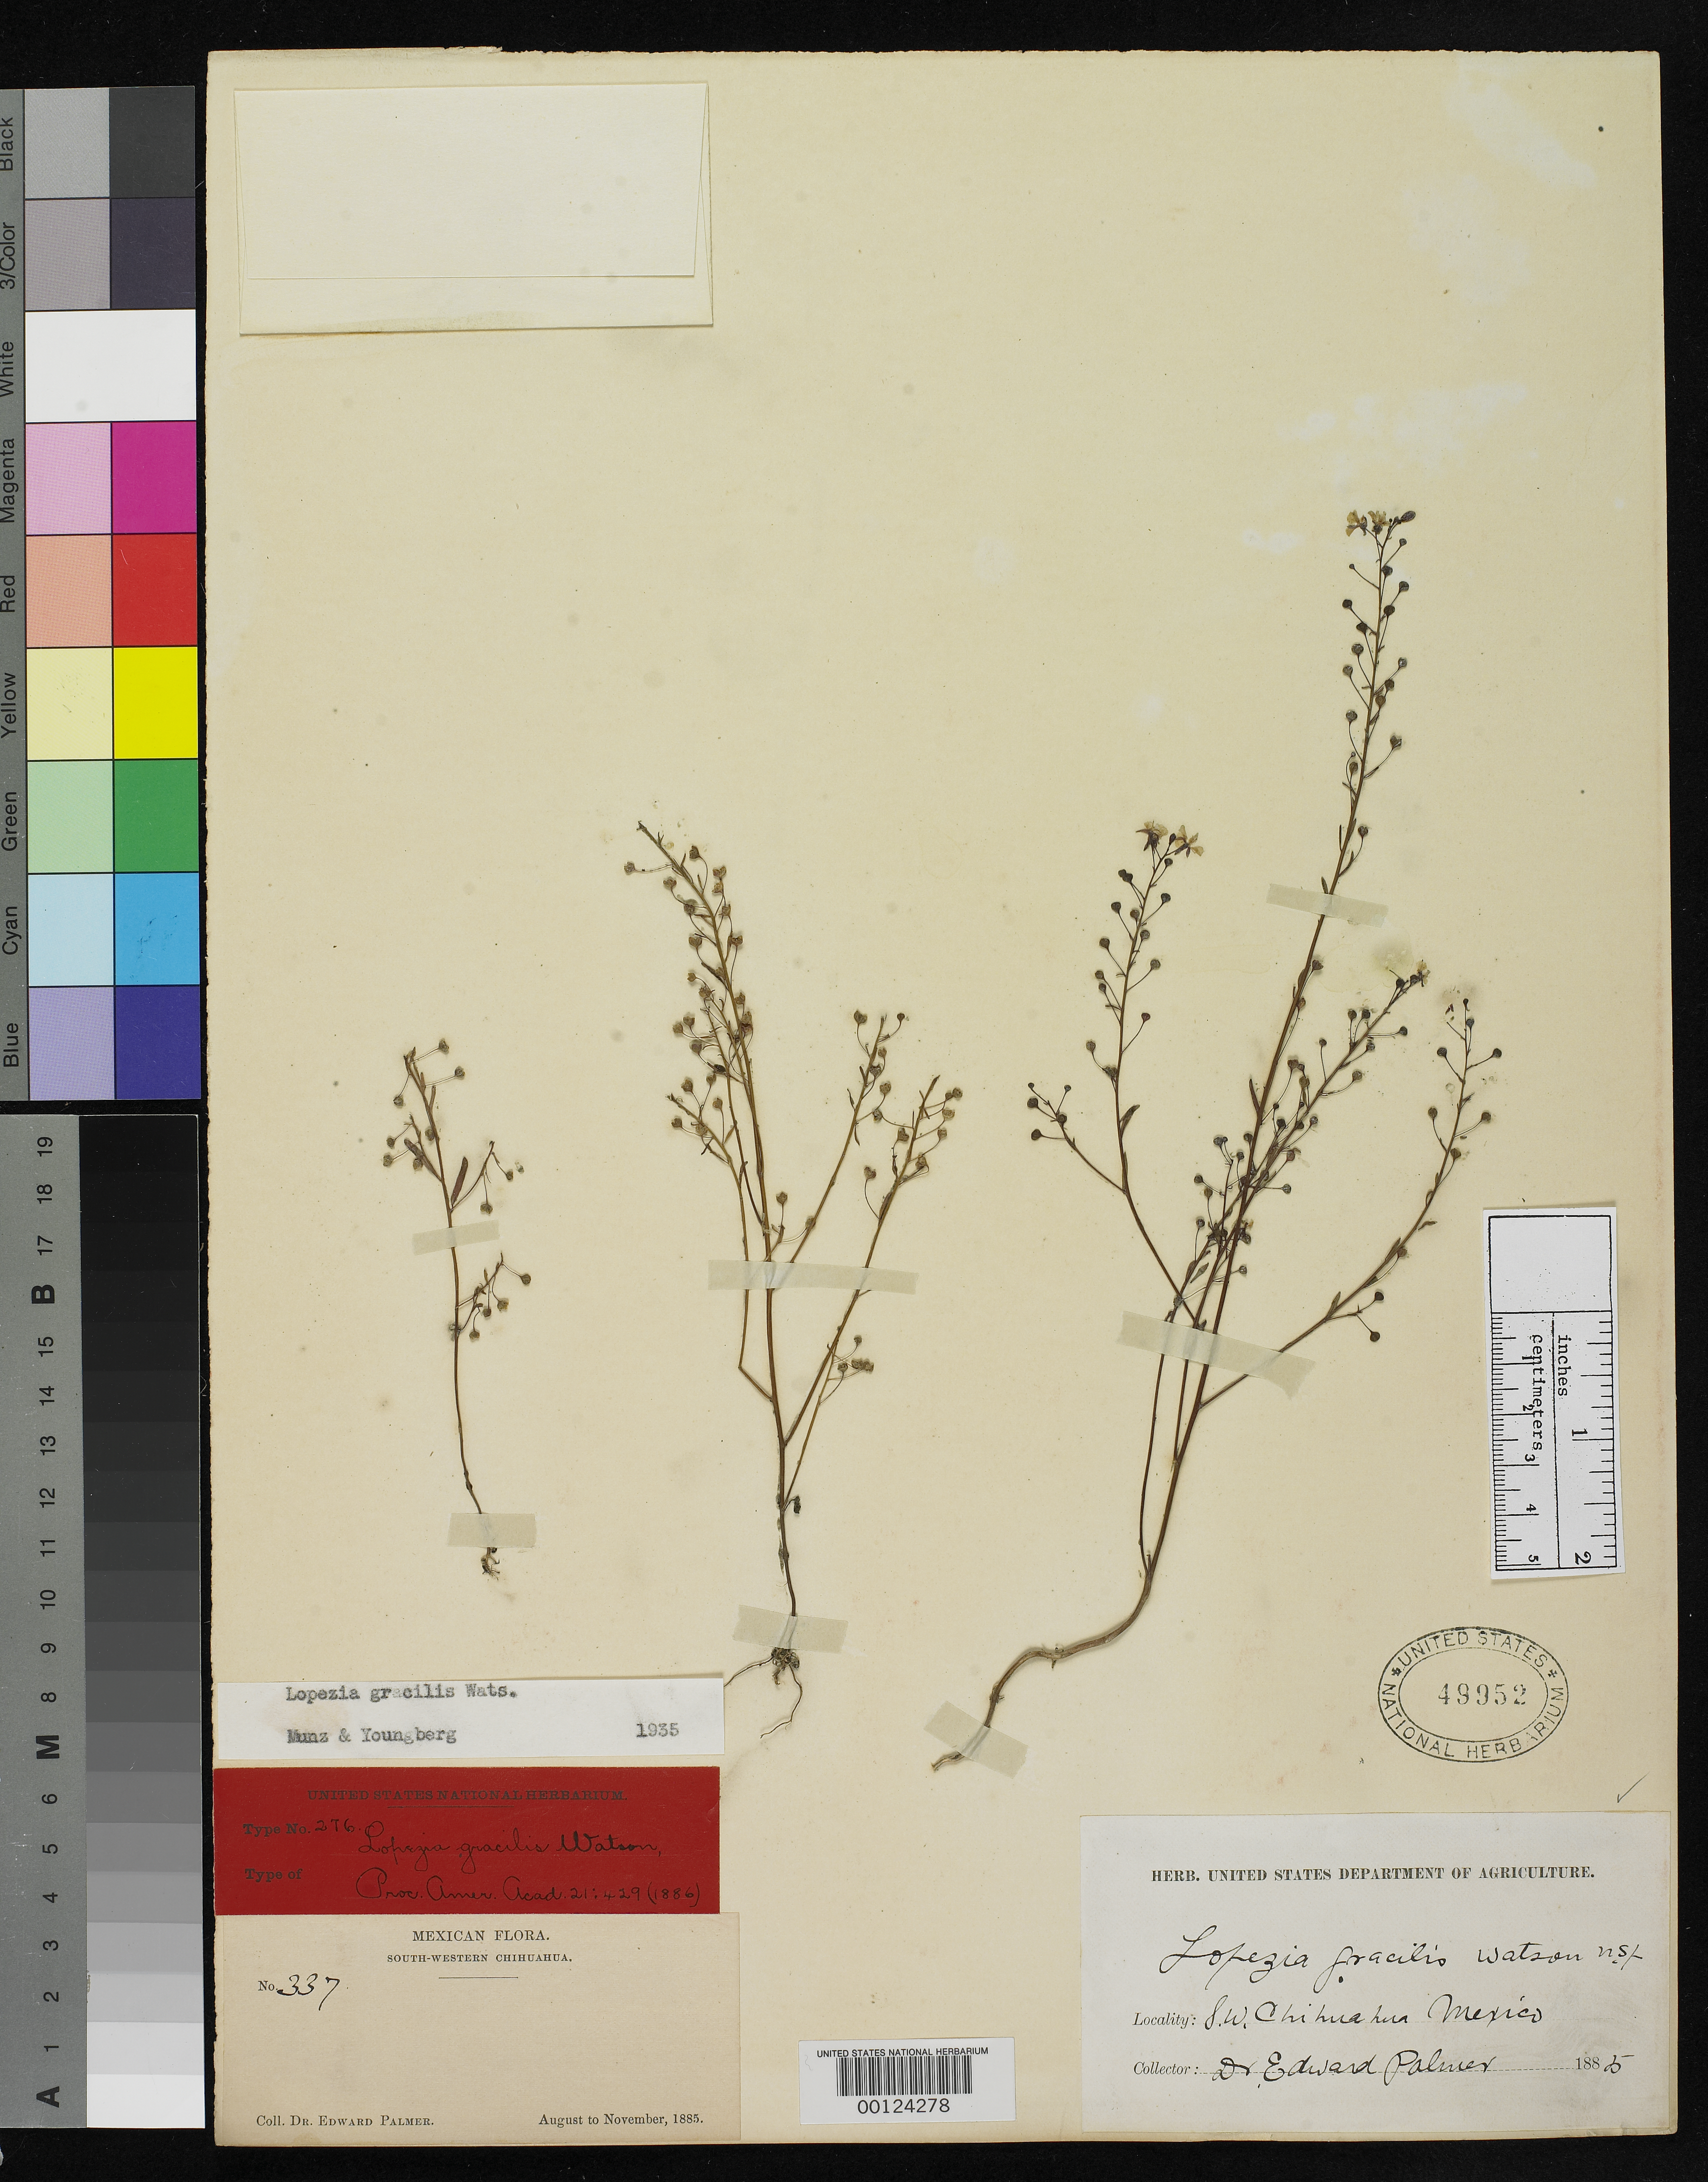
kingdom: Plantae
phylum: Tracheophyta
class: Magnoliopsida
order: Myrtales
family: Onagraceae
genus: Lopezia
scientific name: Lopezia gracilis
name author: S. Watson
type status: Type Collection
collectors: E. Palmer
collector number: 337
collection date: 1885-08/1885-11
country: Mexico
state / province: Chihuahua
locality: South-western Chihuahua.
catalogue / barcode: US 49952